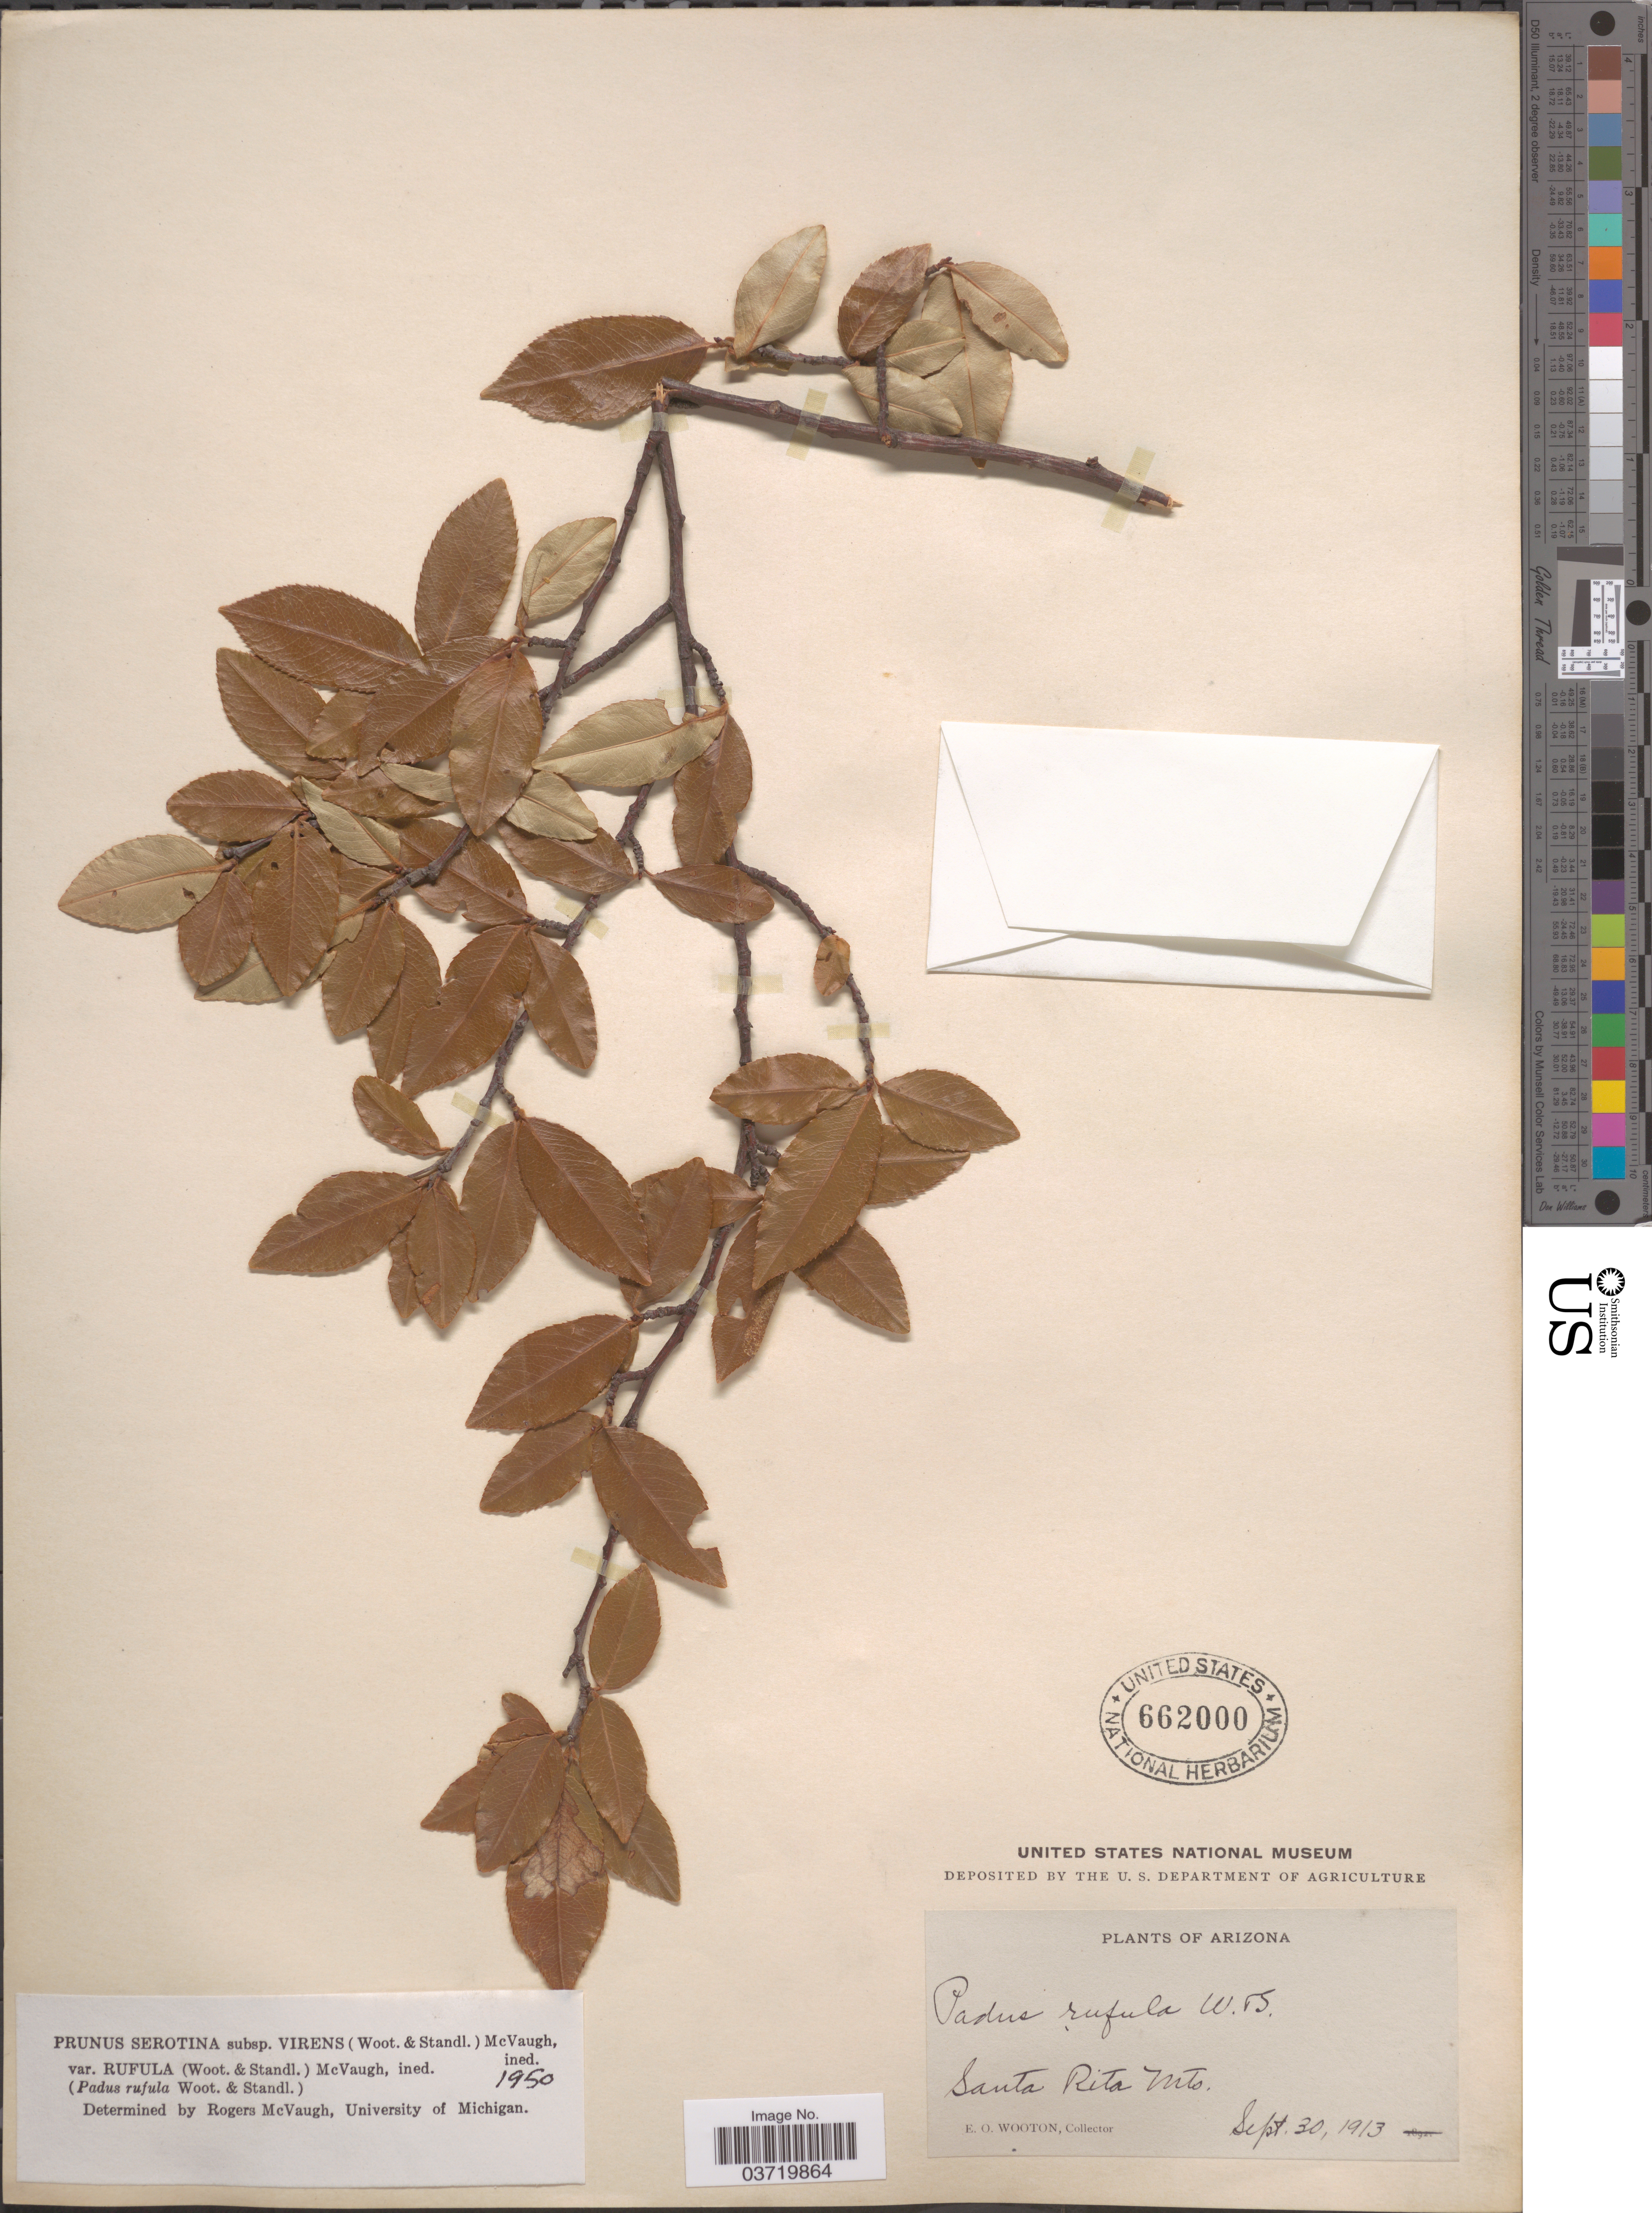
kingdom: Plantae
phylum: Tracheophyta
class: Magnoliopsida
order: Rosales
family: Rosaceae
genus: Prunus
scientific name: Prunus serotina var. rufula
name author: (Wooton & Standl.) McVaugh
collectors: E. O. Wooton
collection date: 1913-09-30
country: United States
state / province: Arizona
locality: Santa Rita Mts.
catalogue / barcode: US 662000